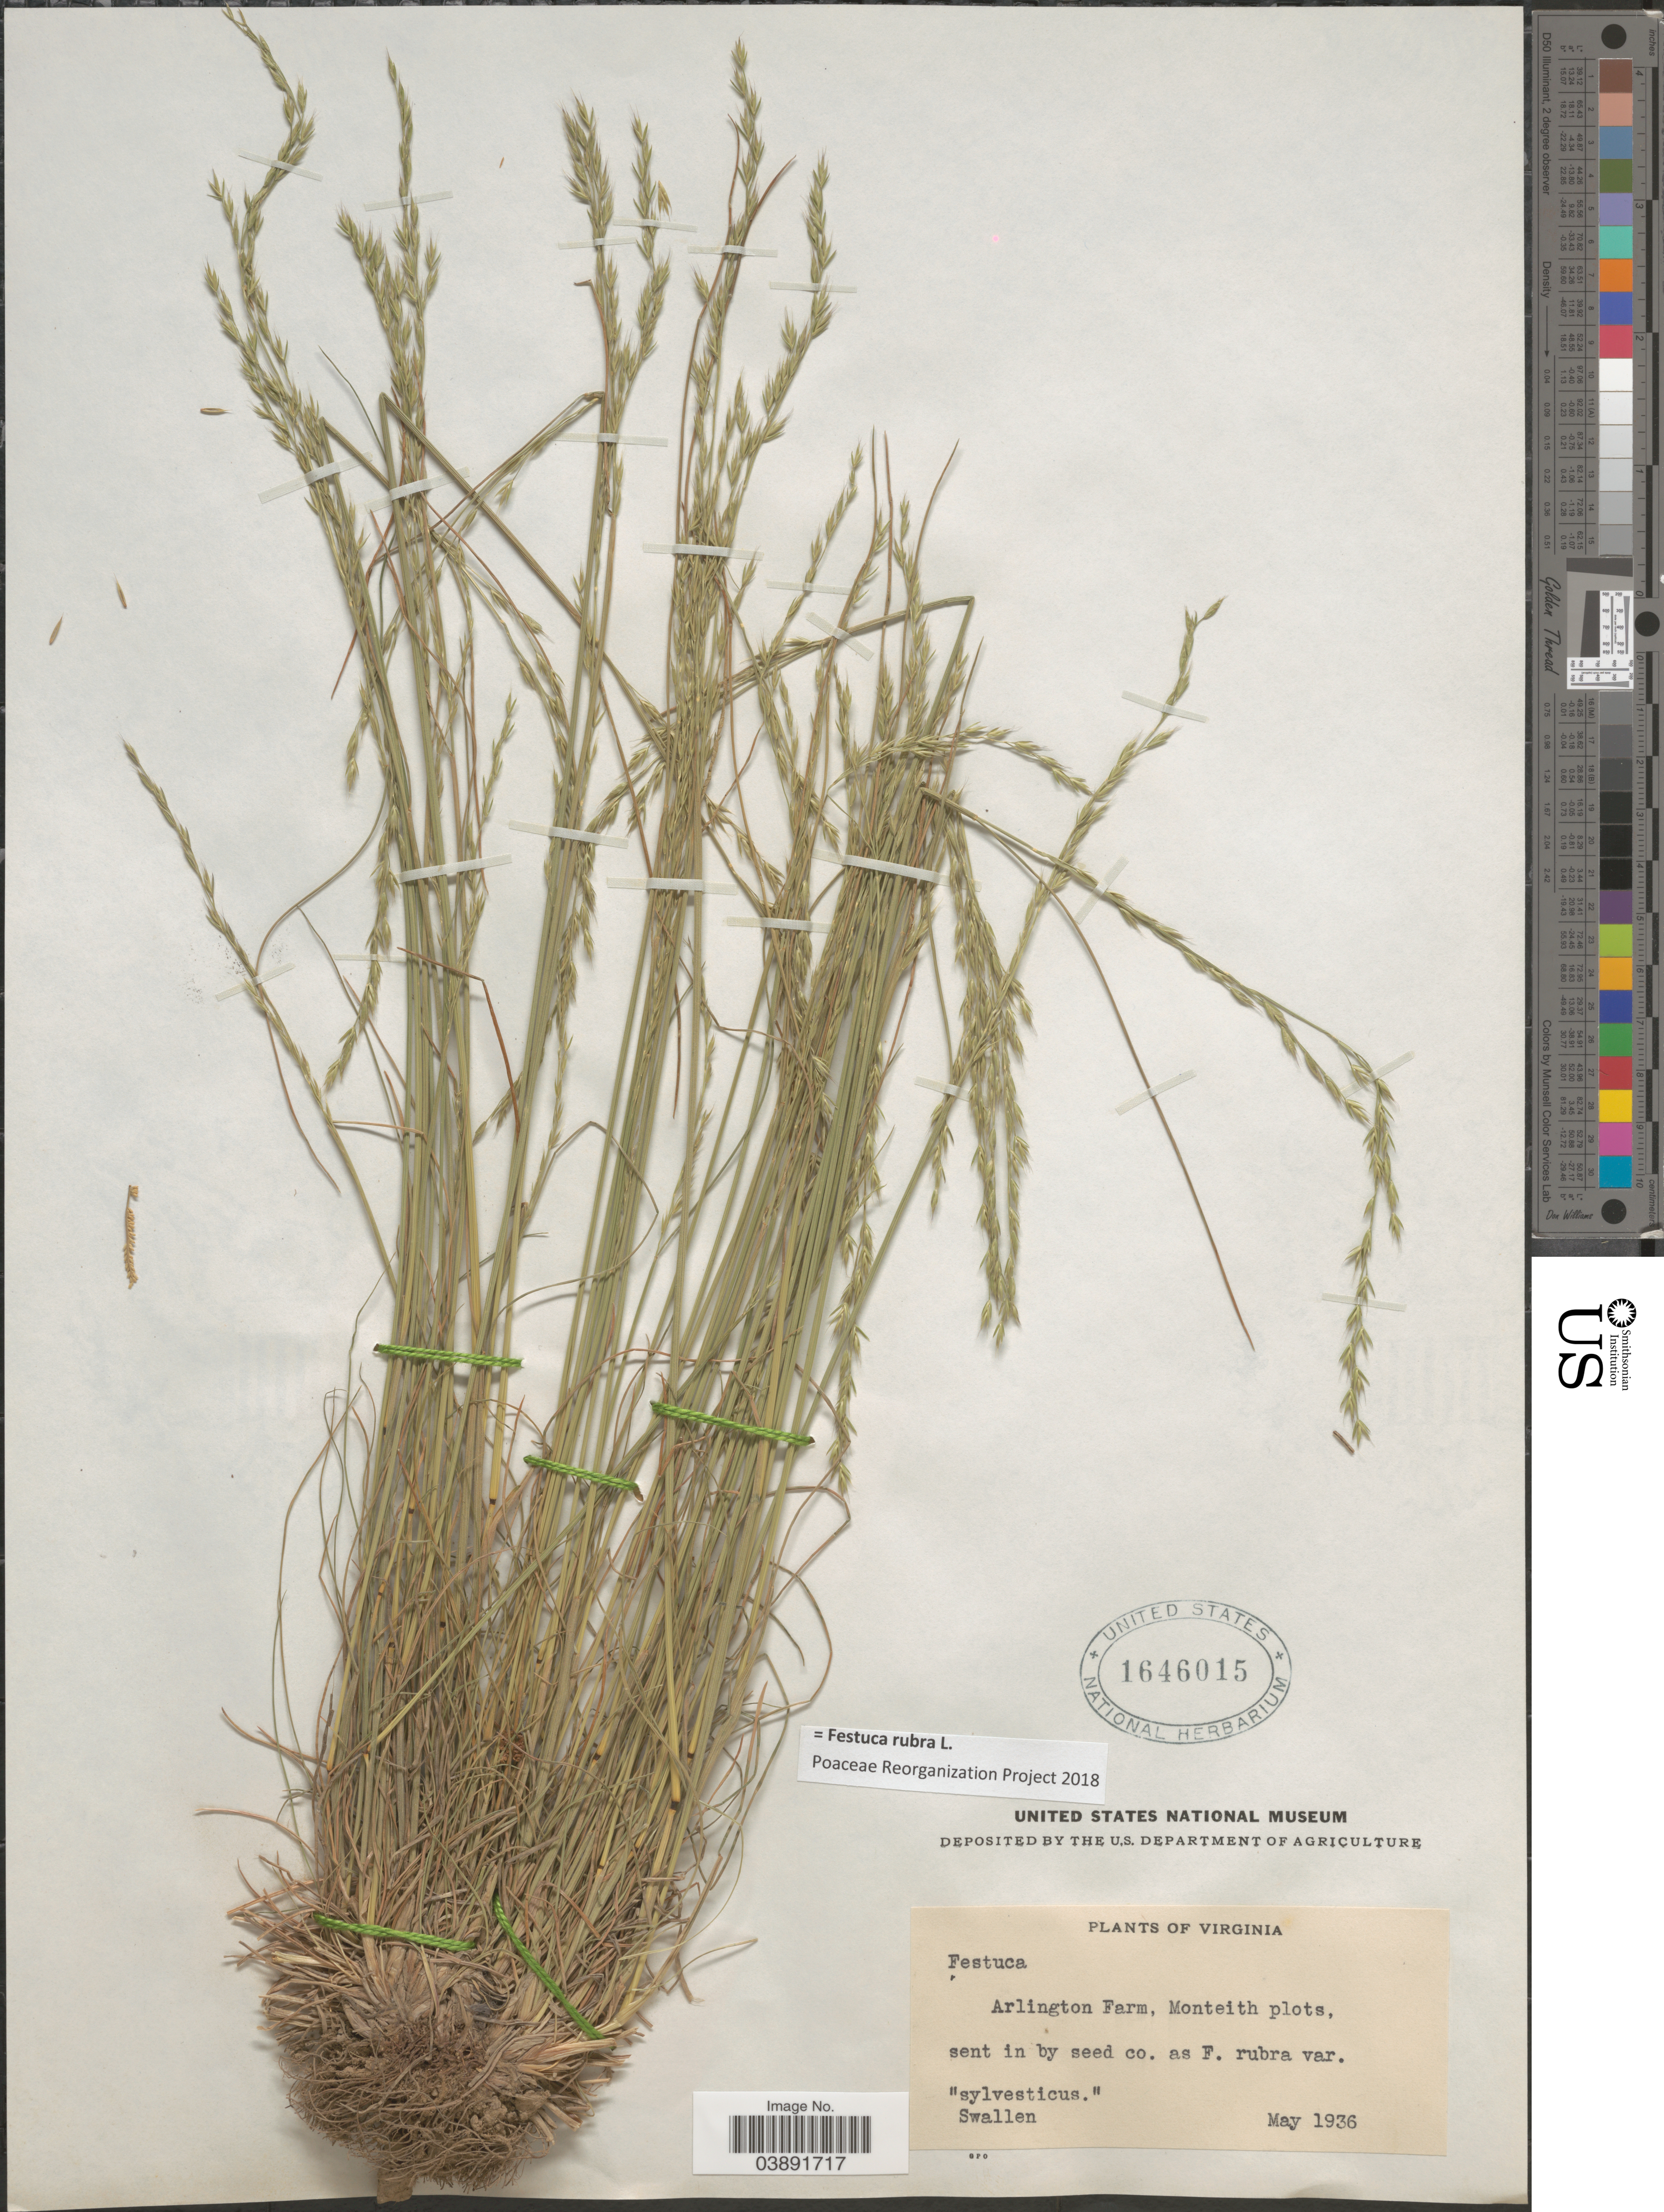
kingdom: Plantae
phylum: Tracheophyta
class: Liliopsida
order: Poales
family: Poaceae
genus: Festuca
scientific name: Festuca rubra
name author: L.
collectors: Swallen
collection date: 1936-05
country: United States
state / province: Virginia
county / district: Arlington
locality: Arlington Farm, Monteith plots.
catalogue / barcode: US 1646015